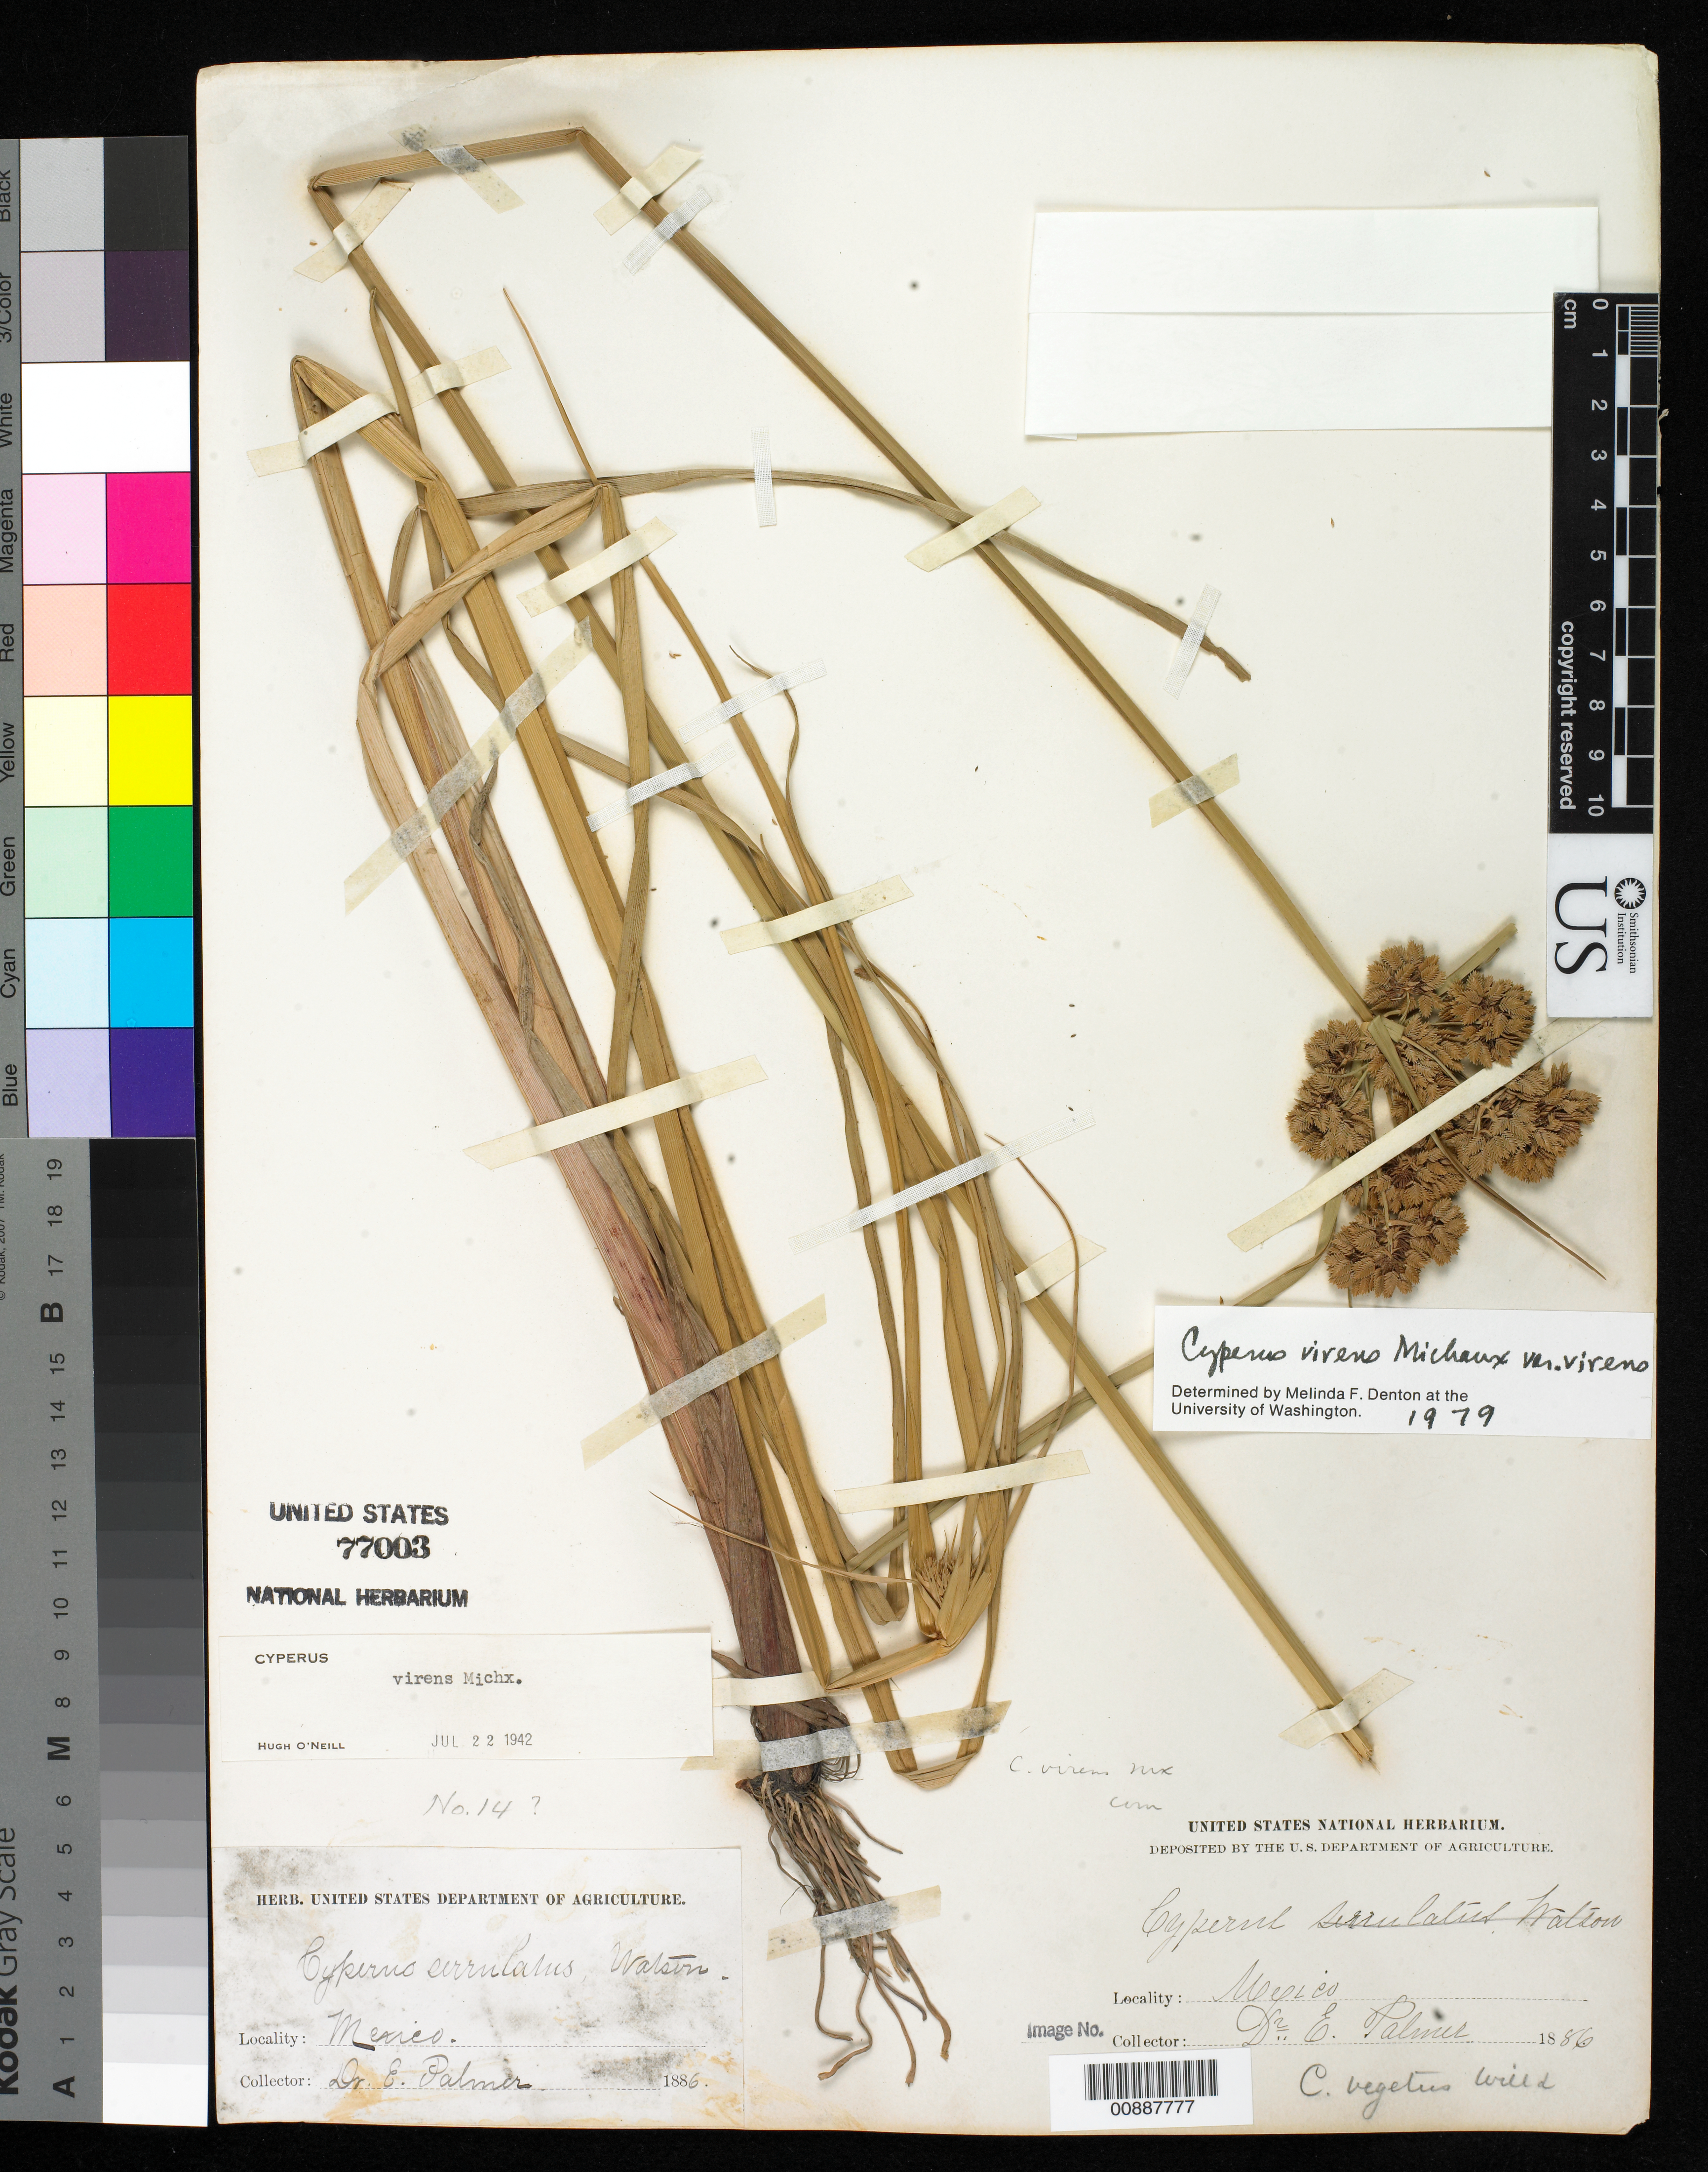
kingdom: Plantae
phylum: Tracheophyta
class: Liliopsida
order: Poales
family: Cyperaceae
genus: Cyperus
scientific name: Cyperus virens var. virens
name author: Michx.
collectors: E. Palmer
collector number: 14?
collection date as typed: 1886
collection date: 1886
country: Mexico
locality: Mexico.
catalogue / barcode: US 77003